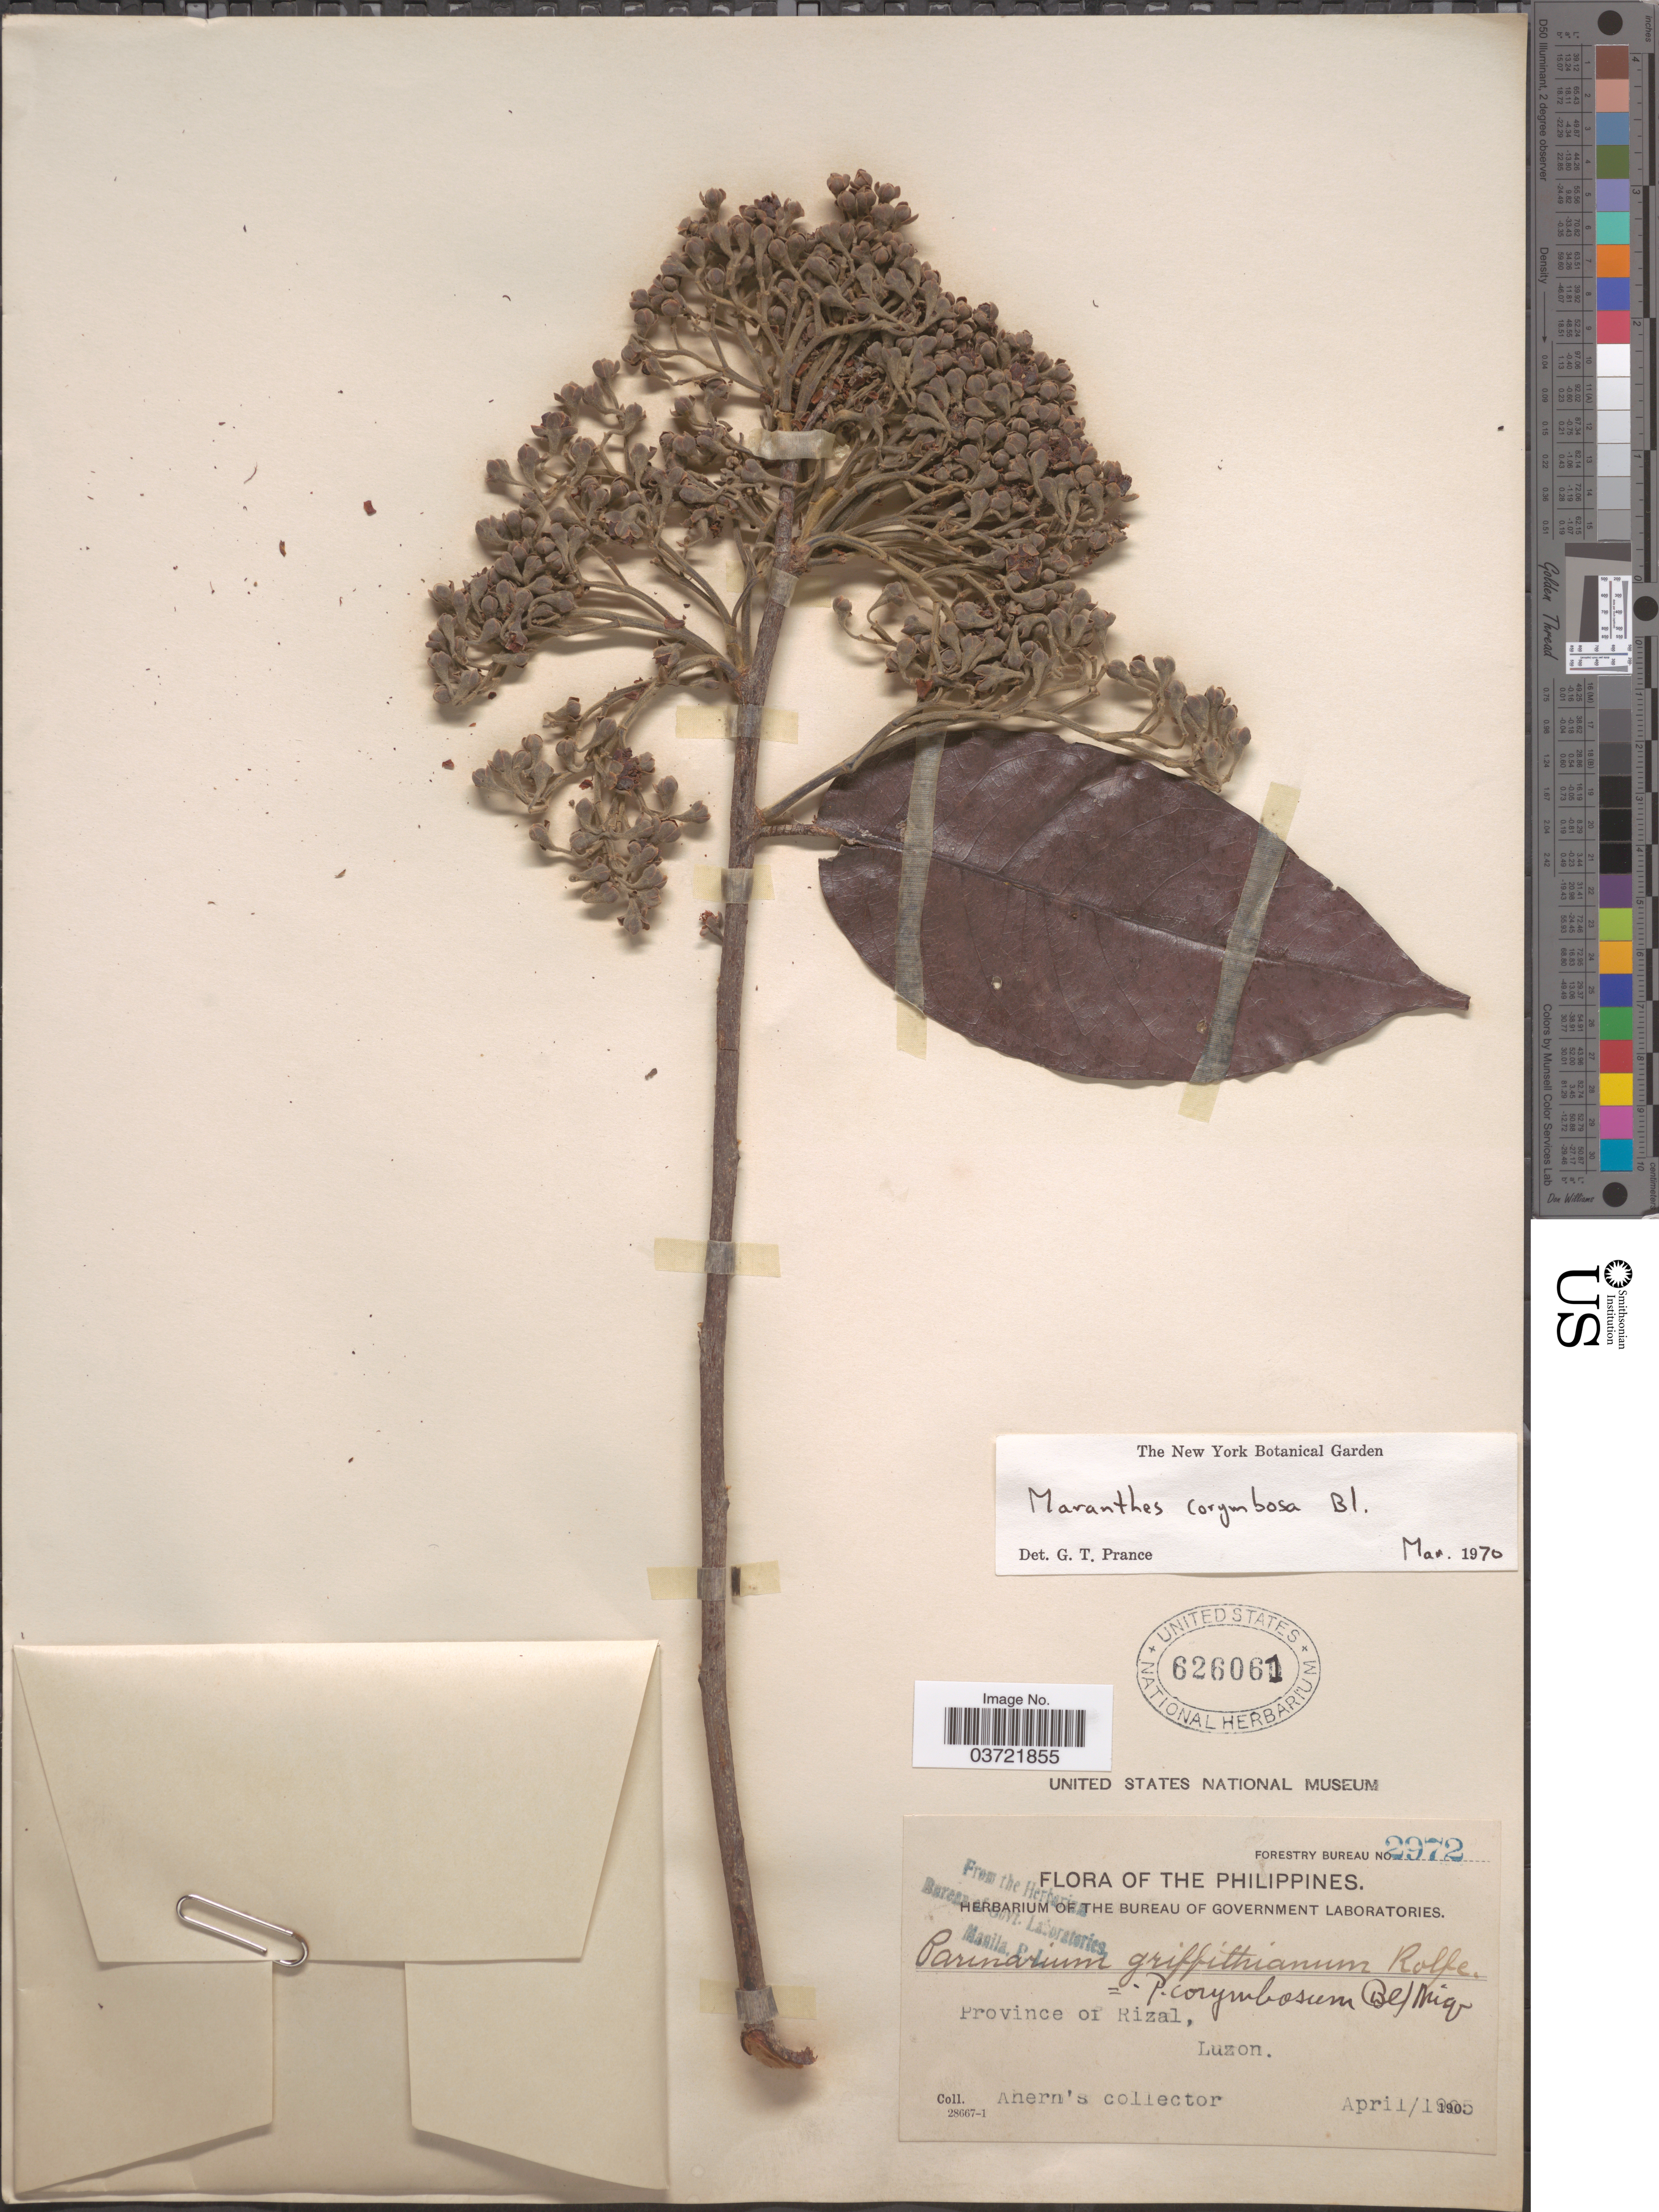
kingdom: Plantae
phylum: Tracheophyta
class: Magnoliopsida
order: Malpighiales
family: Chrysobalanaceae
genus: Maranthes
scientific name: Maranthes corymbosa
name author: Blume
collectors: Ahern's collector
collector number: Forestry Bureau 2972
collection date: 1905-04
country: Philippines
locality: Province of Rizal, Luzon.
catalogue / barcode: US 626061